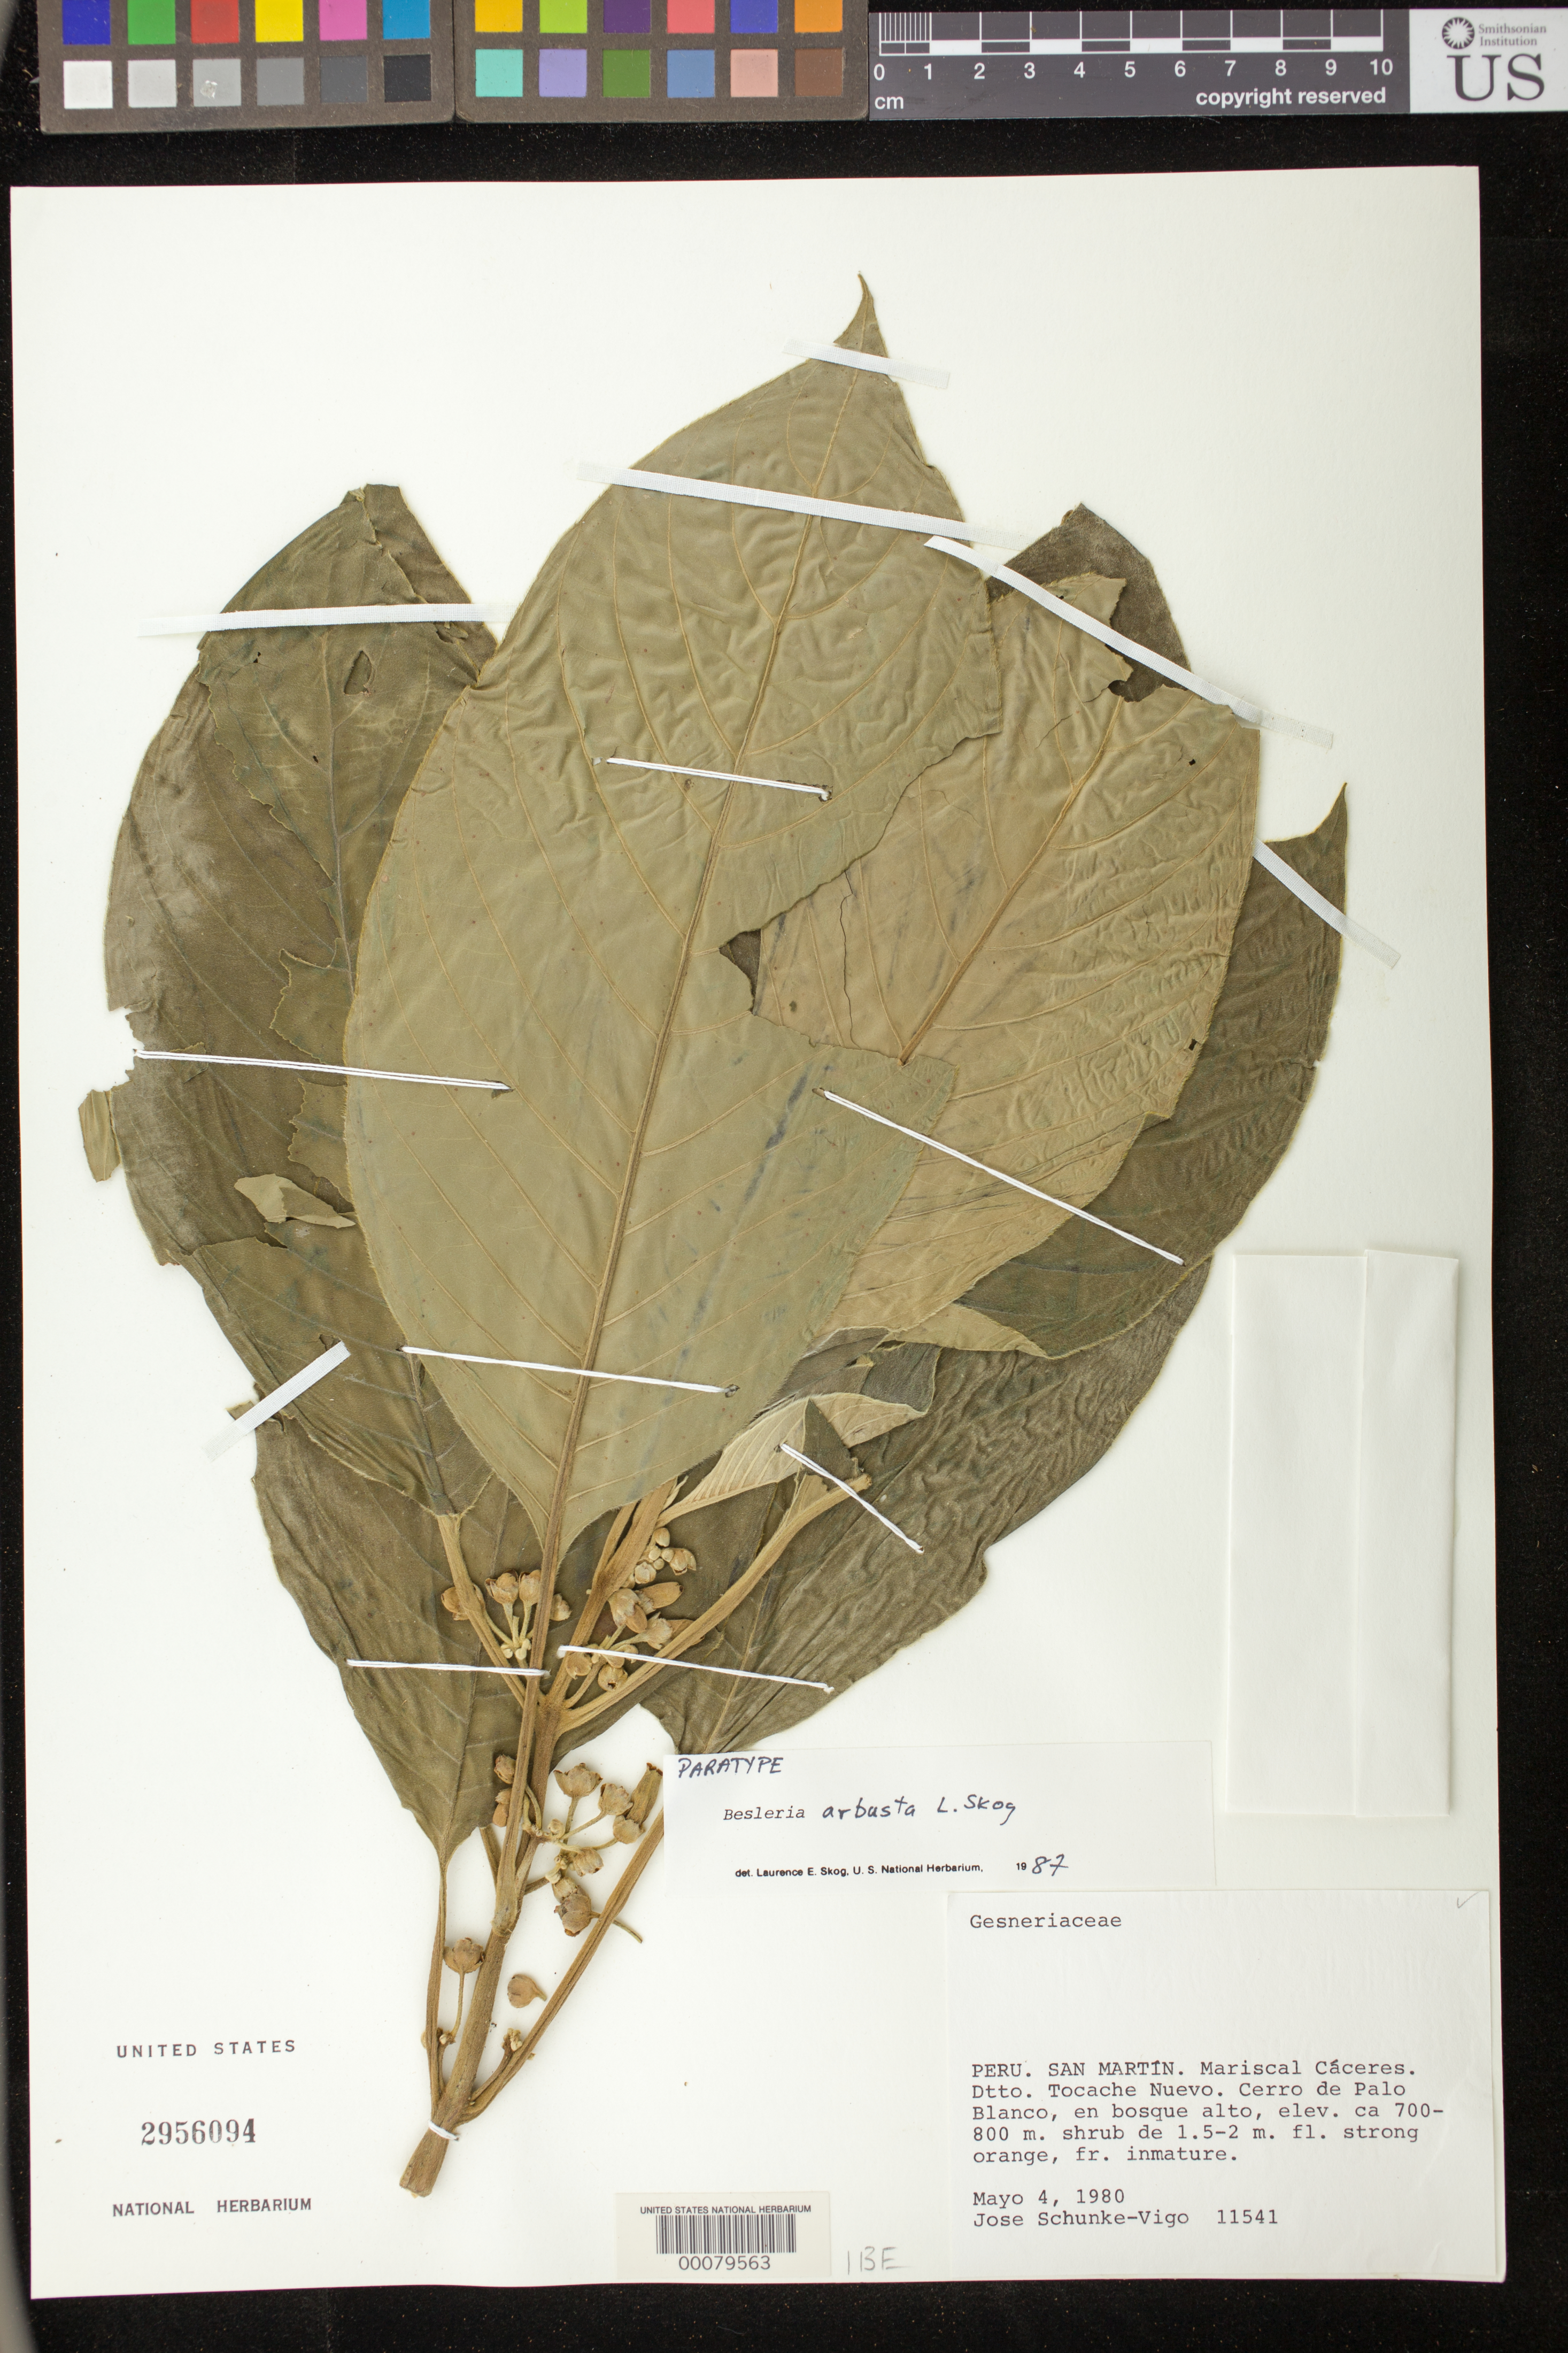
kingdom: Plantae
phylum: Tracheophyta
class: Magnoliopsida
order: Lamiales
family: Gesneriaceae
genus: Besleria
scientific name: Besleria arbusta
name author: L.E. Skog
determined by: Skog, Laurence E.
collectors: J. Schunke Vigo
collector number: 11541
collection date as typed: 04 May 1980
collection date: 1980-05-04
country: Peru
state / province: San Martín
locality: Prov. Mariscal Cáceres, Dtto. Tocache Nuevo, Cerro de Palo Blanco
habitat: En bosque alto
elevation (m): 700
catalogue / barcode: US 2956094